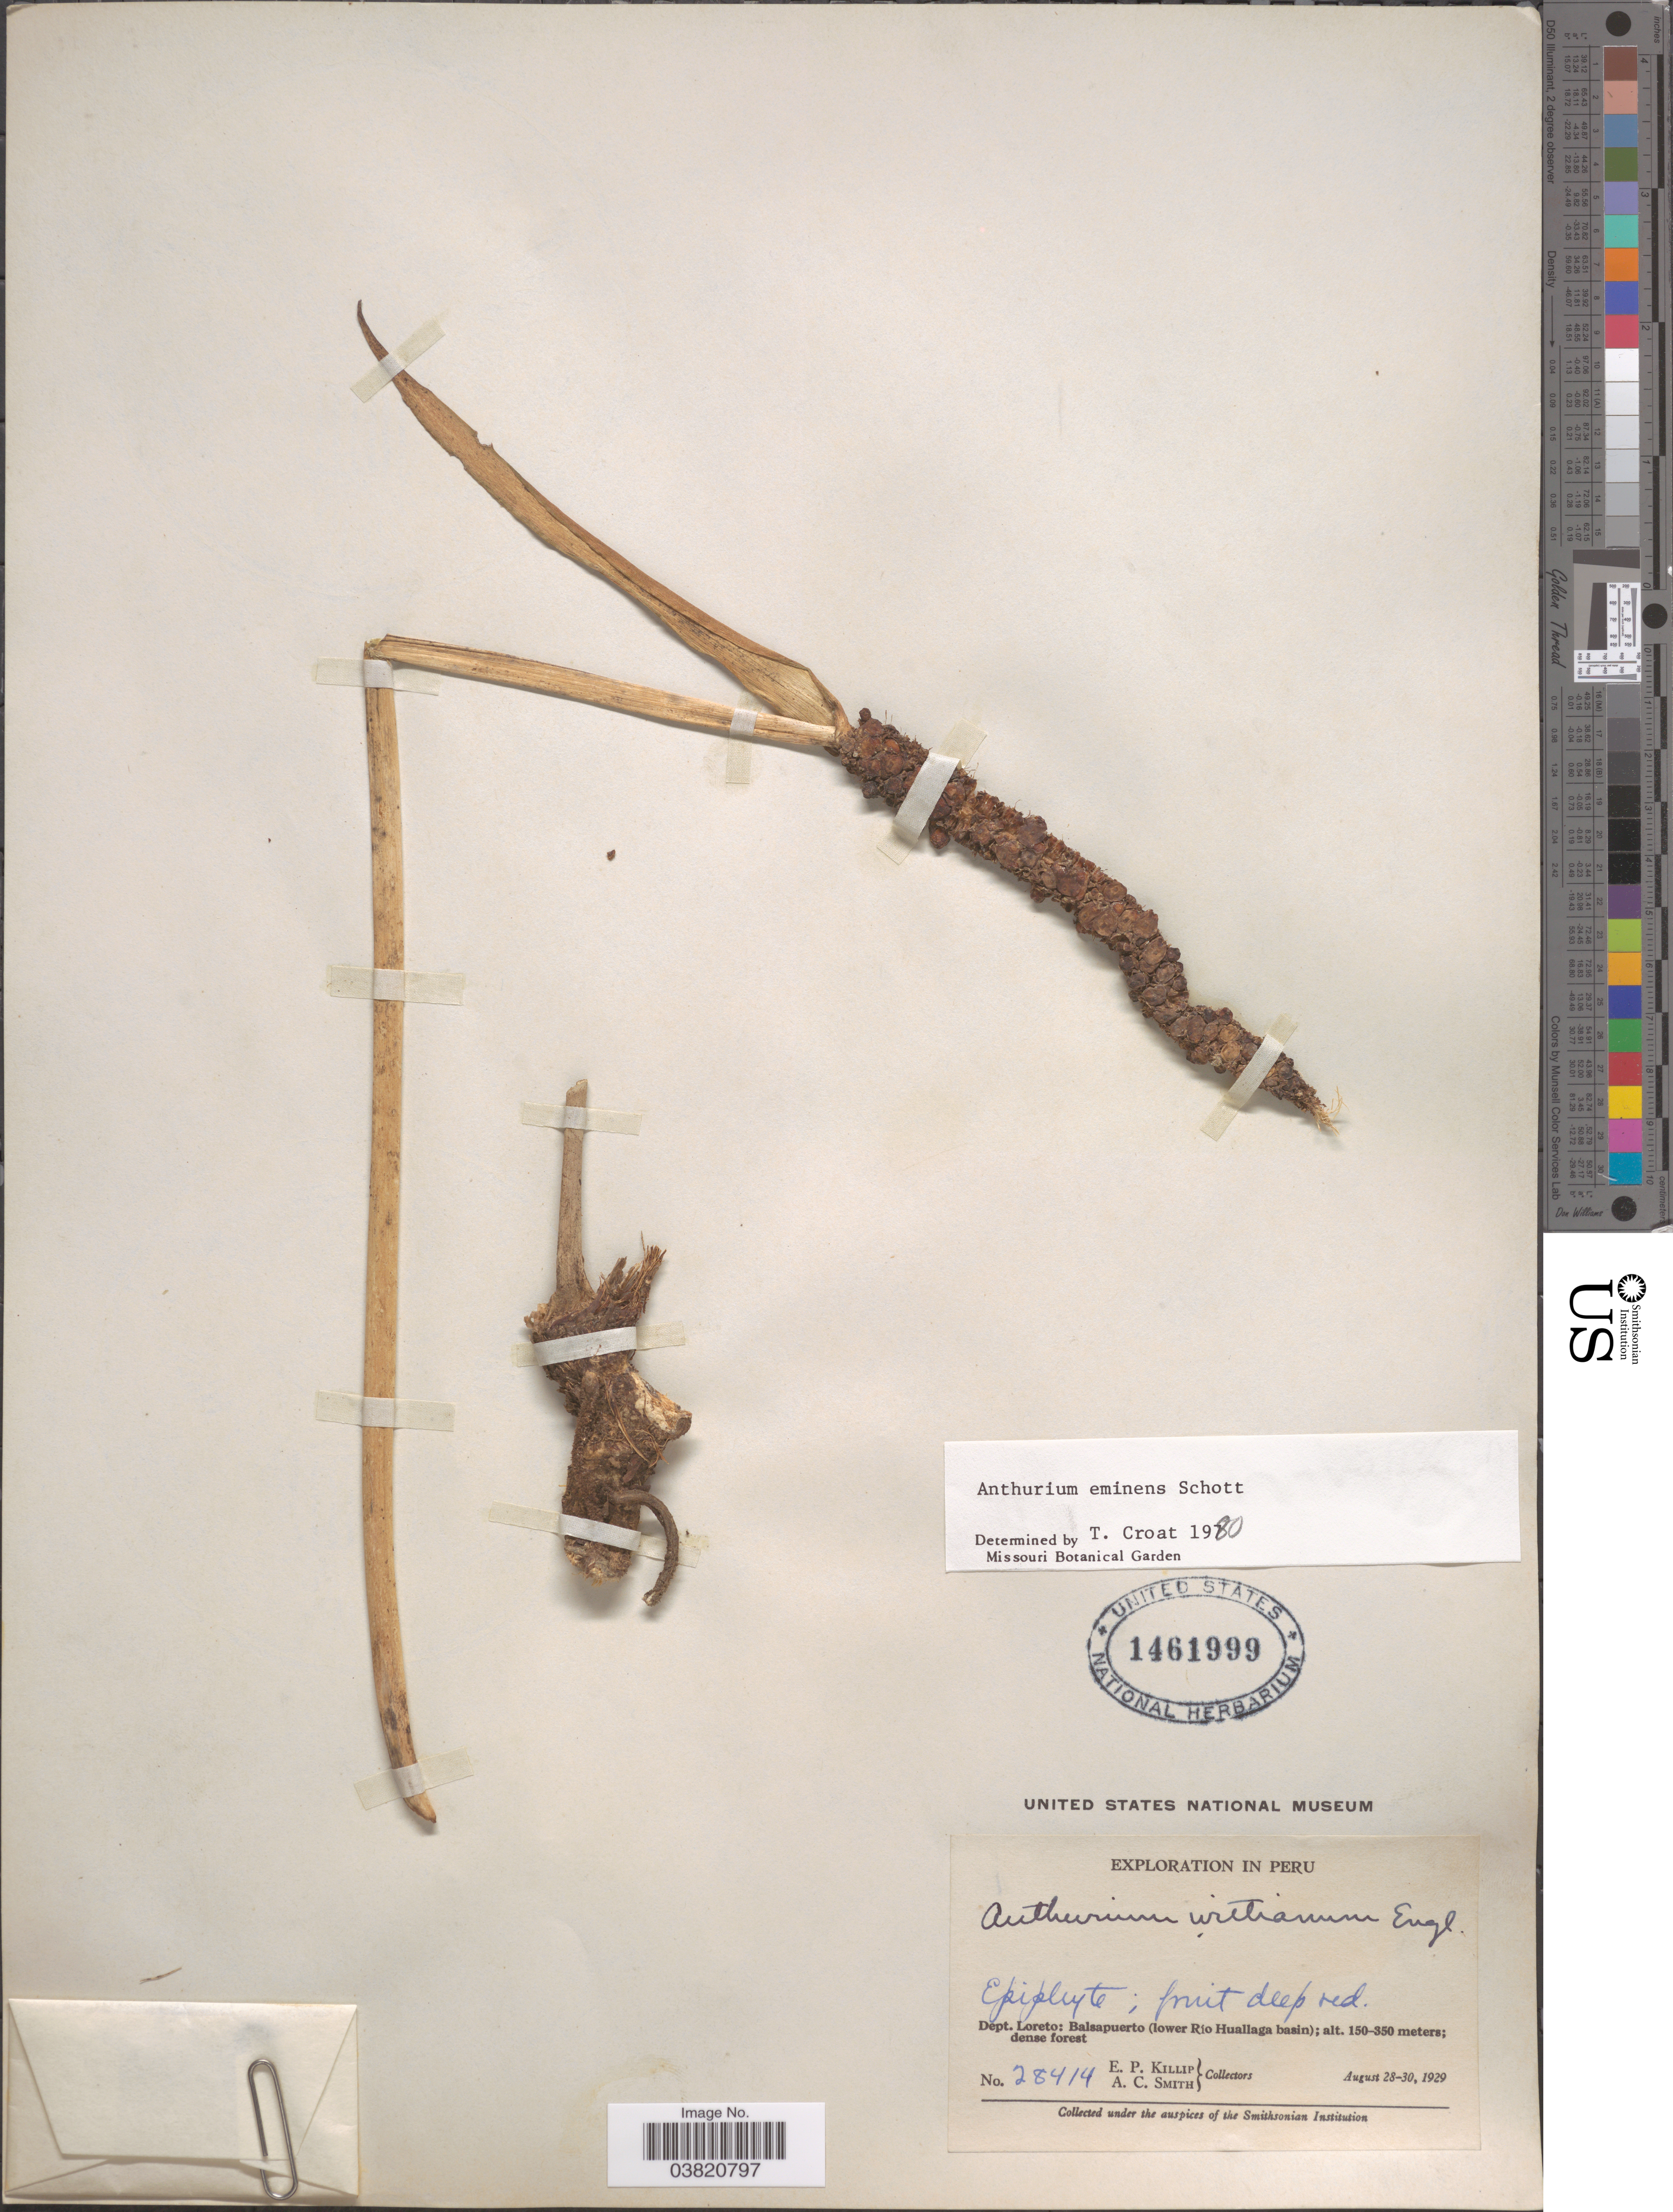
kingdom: Plantae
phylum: Tracheophyta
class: Liliopsida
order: Alismatales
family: Araceae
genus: Anthurium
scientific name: Anthurium eminens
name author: Schott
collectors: E. P. Killip & A. C. Smith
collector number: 28414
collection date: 1929-08-28/1929-08-30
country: Peru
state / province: Loreto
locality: Dept. Loreto: Balsapuerto (lower Río Huallaga basin).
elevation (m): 150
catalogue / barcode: US 1461999